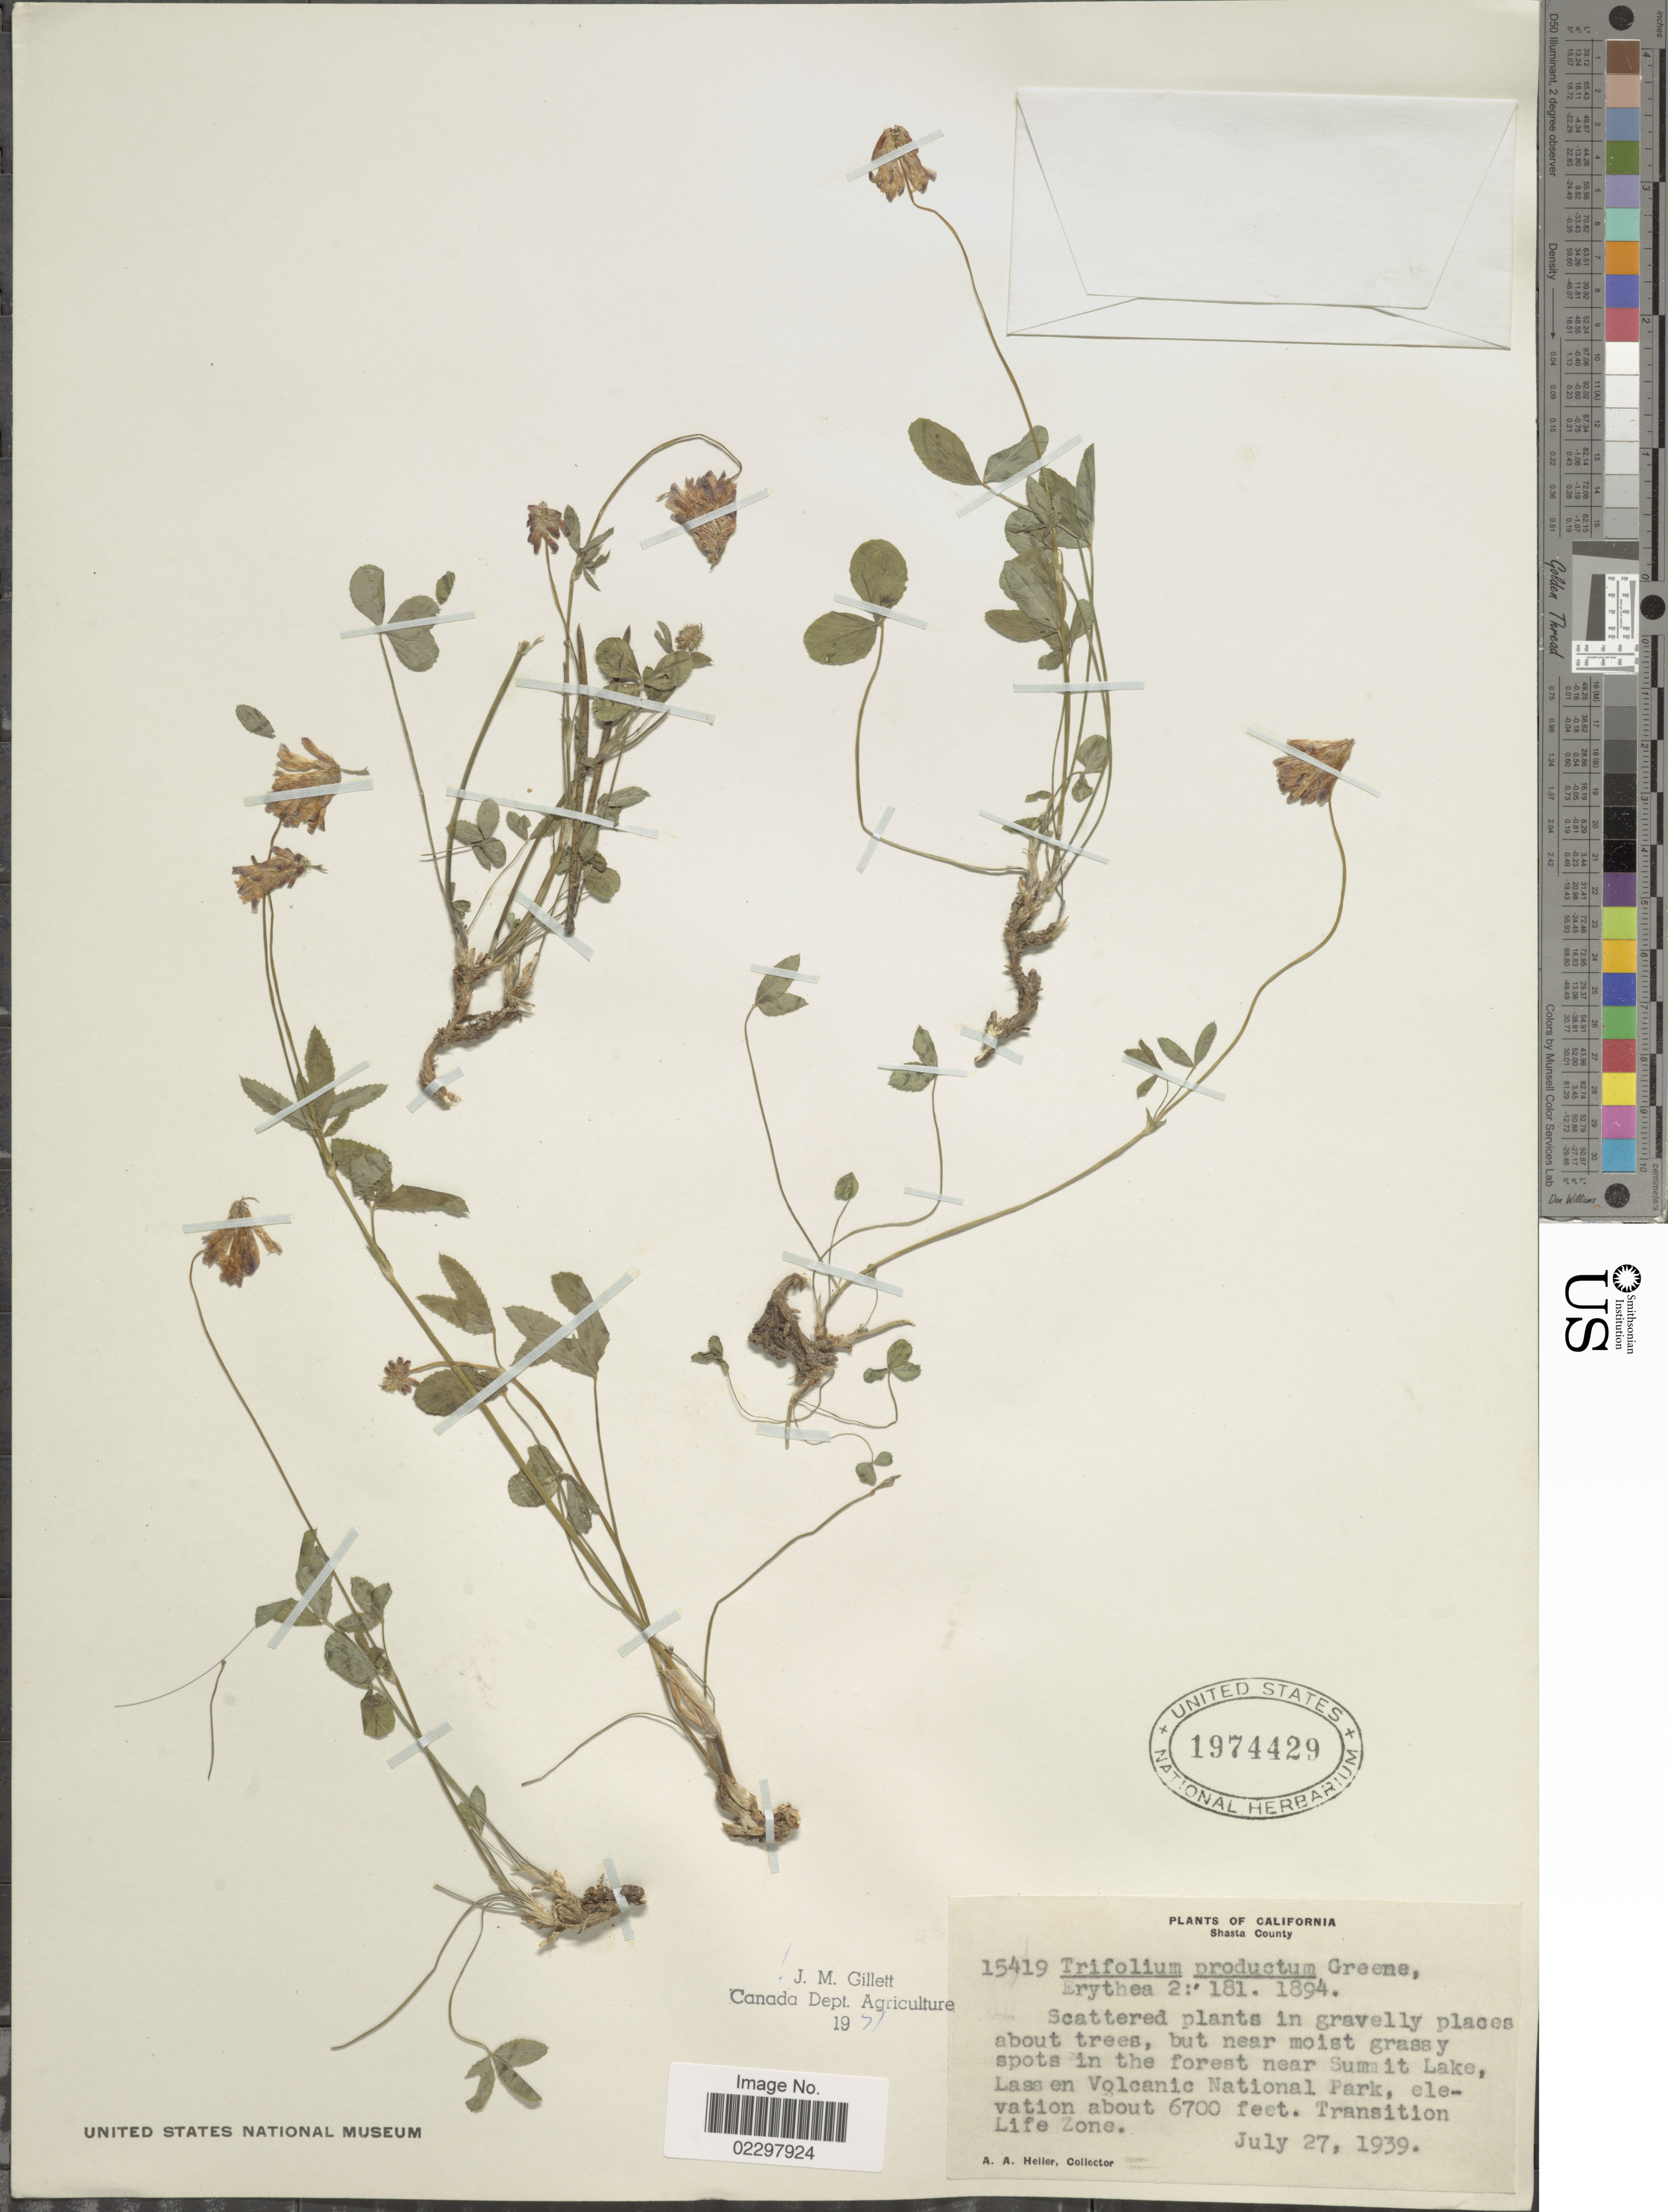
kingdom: Plantae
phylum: Tracheophyta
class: Magnoliopsida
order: Fabales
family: Fabaceae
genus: Trifolium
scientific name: Trifolium productum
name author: Greene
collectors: A. A. Heller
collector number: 15419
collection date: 1939-07-27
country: United States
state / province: California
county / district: Shasta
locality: Shasta County, in gravelly places about trees, but near moist grassy spots in the forest near Summit Lake, Lass en Volcanic National Park, Transition Life Zone.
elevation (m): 2042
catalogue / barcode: US 1974429